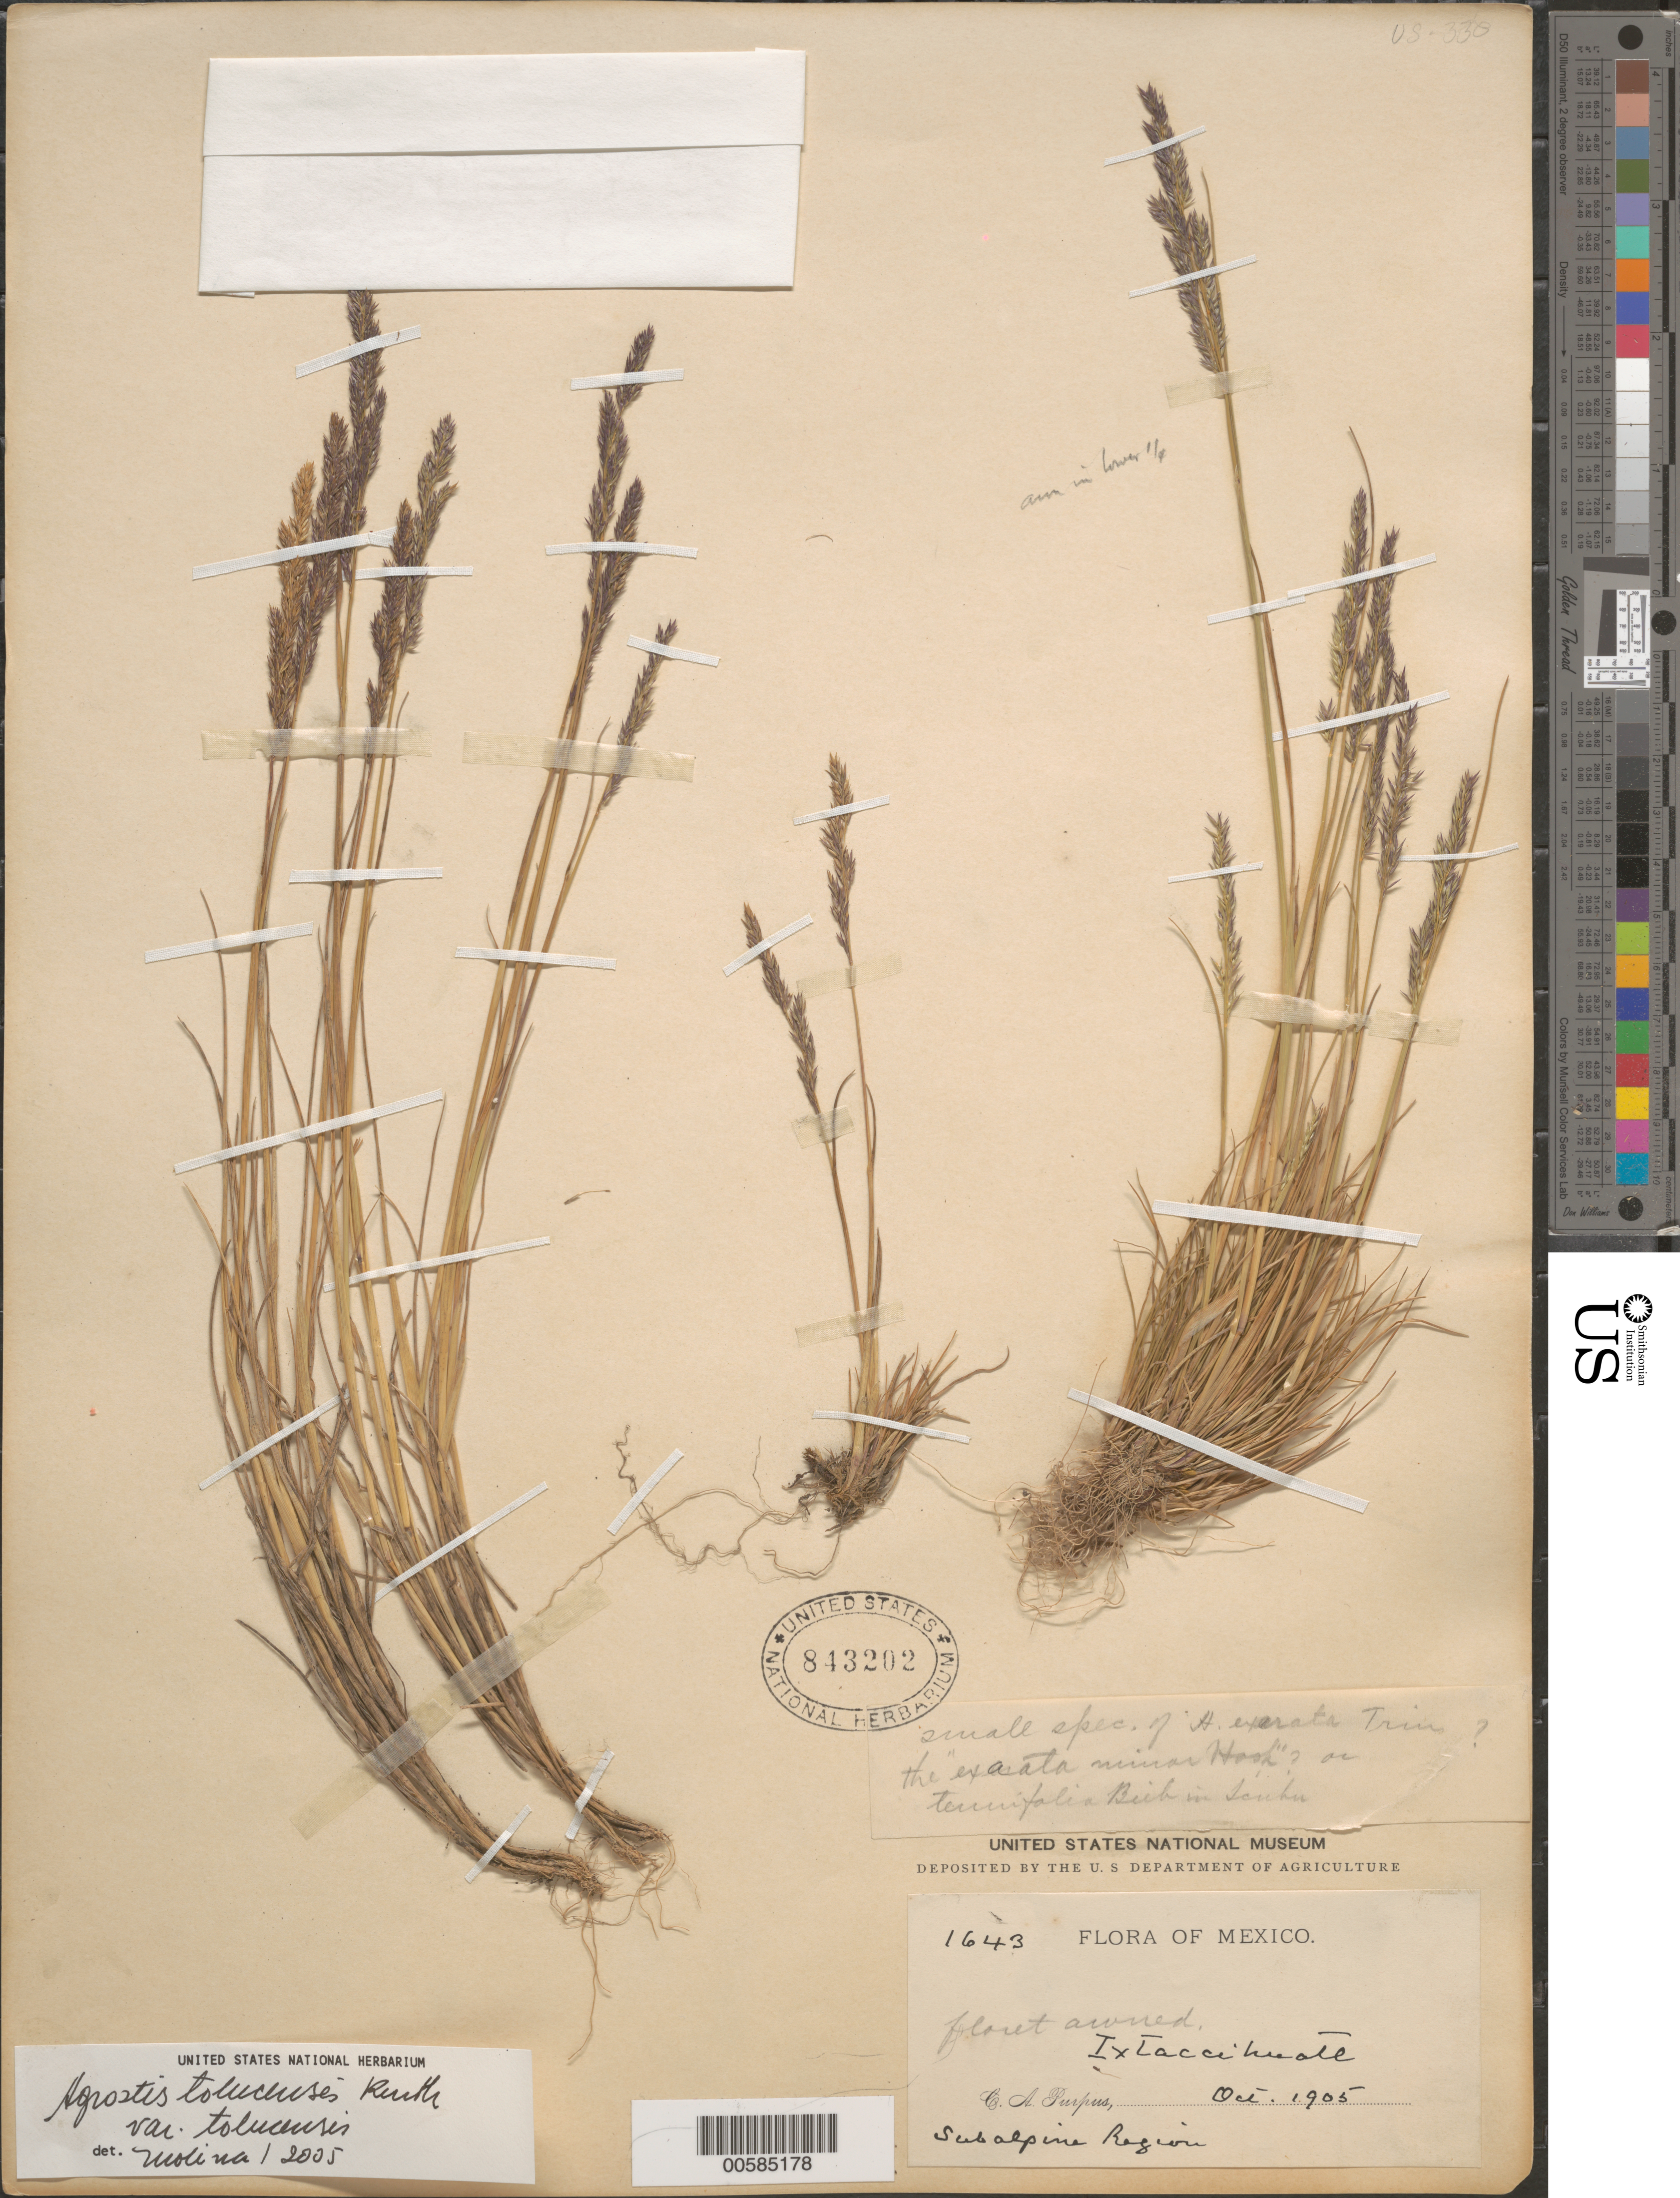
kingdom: Plantae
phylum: Tracheophyta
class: Liliopsida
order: Poales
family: Poaceae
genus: Agrostis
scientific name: Agrostis tolucensis Kunth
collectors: C. A. Purpus et al.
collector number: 1643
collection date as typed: Oct 1905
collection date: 1905-10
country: Mexico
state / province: México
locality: Ixtaccihuatl.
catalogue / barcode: US 843202